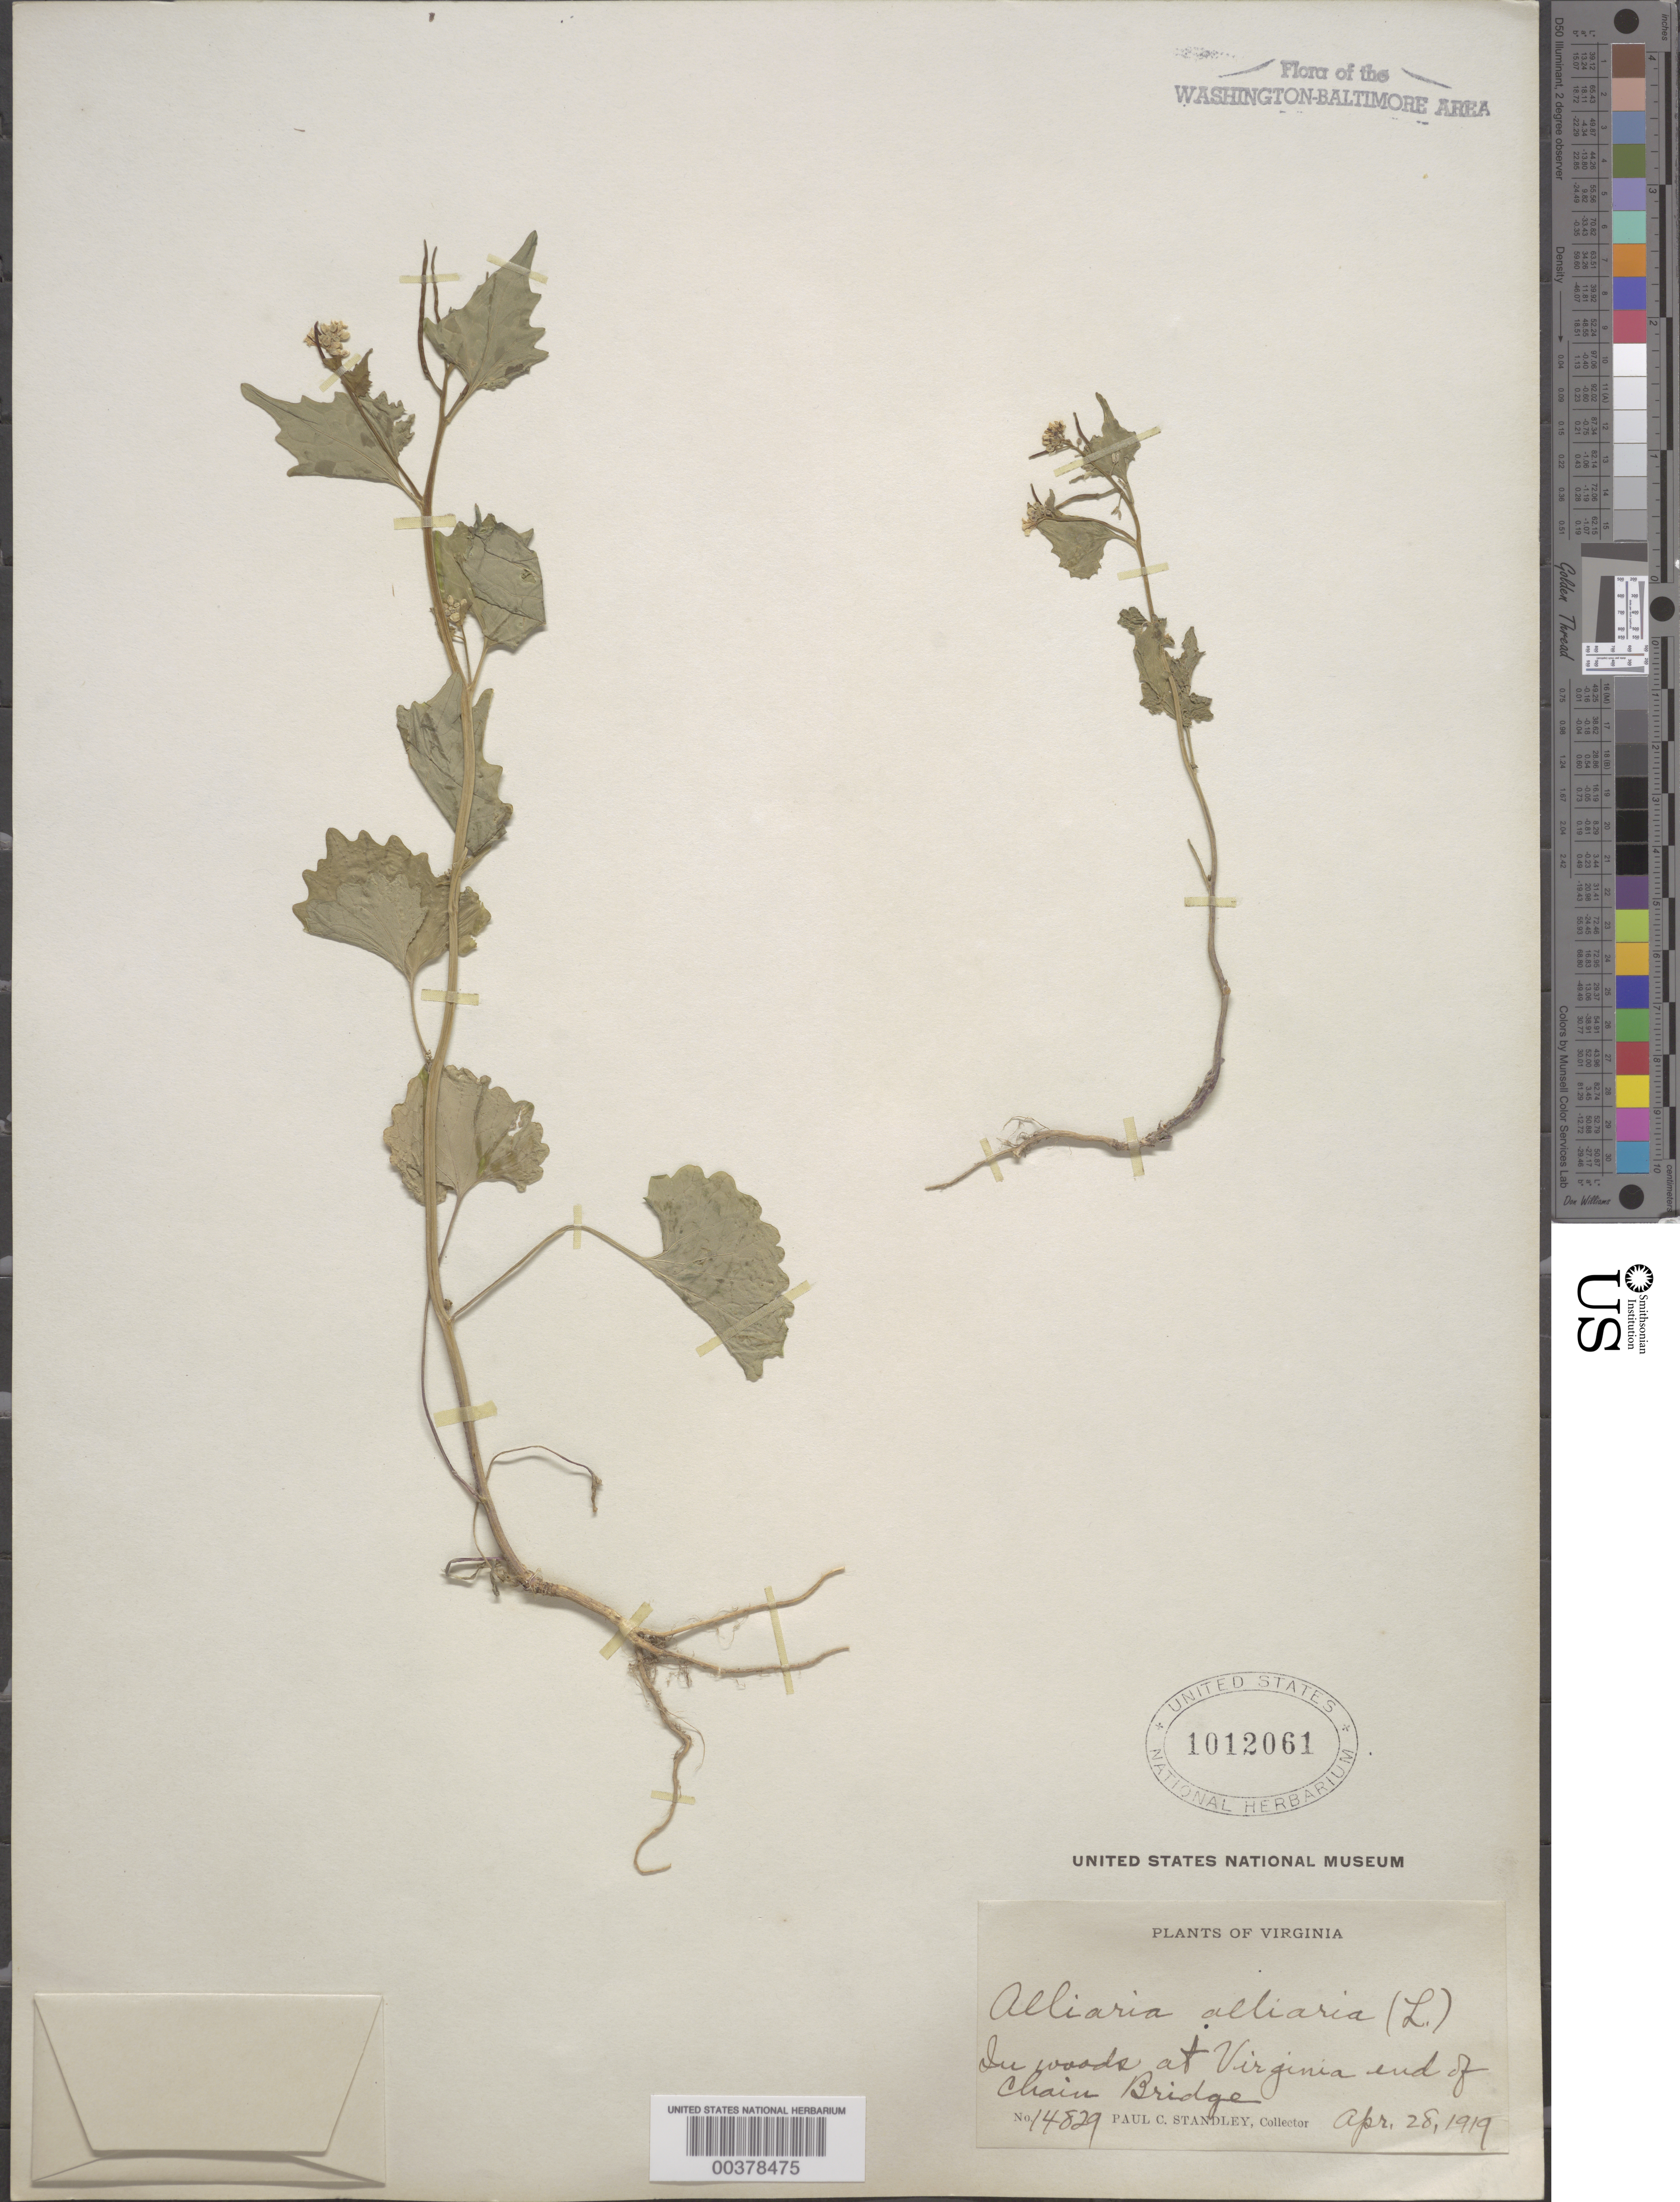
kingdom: Plantae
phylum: Tracheophyta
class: Magnoliopsida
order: Brassicales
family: Brassicaceae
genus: Alliaria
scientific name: Alliaria petiolata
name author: (M. Bieb.) Cavara & Grande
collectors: P. C. Standley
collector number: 14829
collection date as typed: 28 Apr 1919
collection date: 1919-04-28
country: United States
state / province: Virginia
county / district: Fairfax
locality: Chain Bridge C. & O. Canal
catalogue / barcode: US 1012061